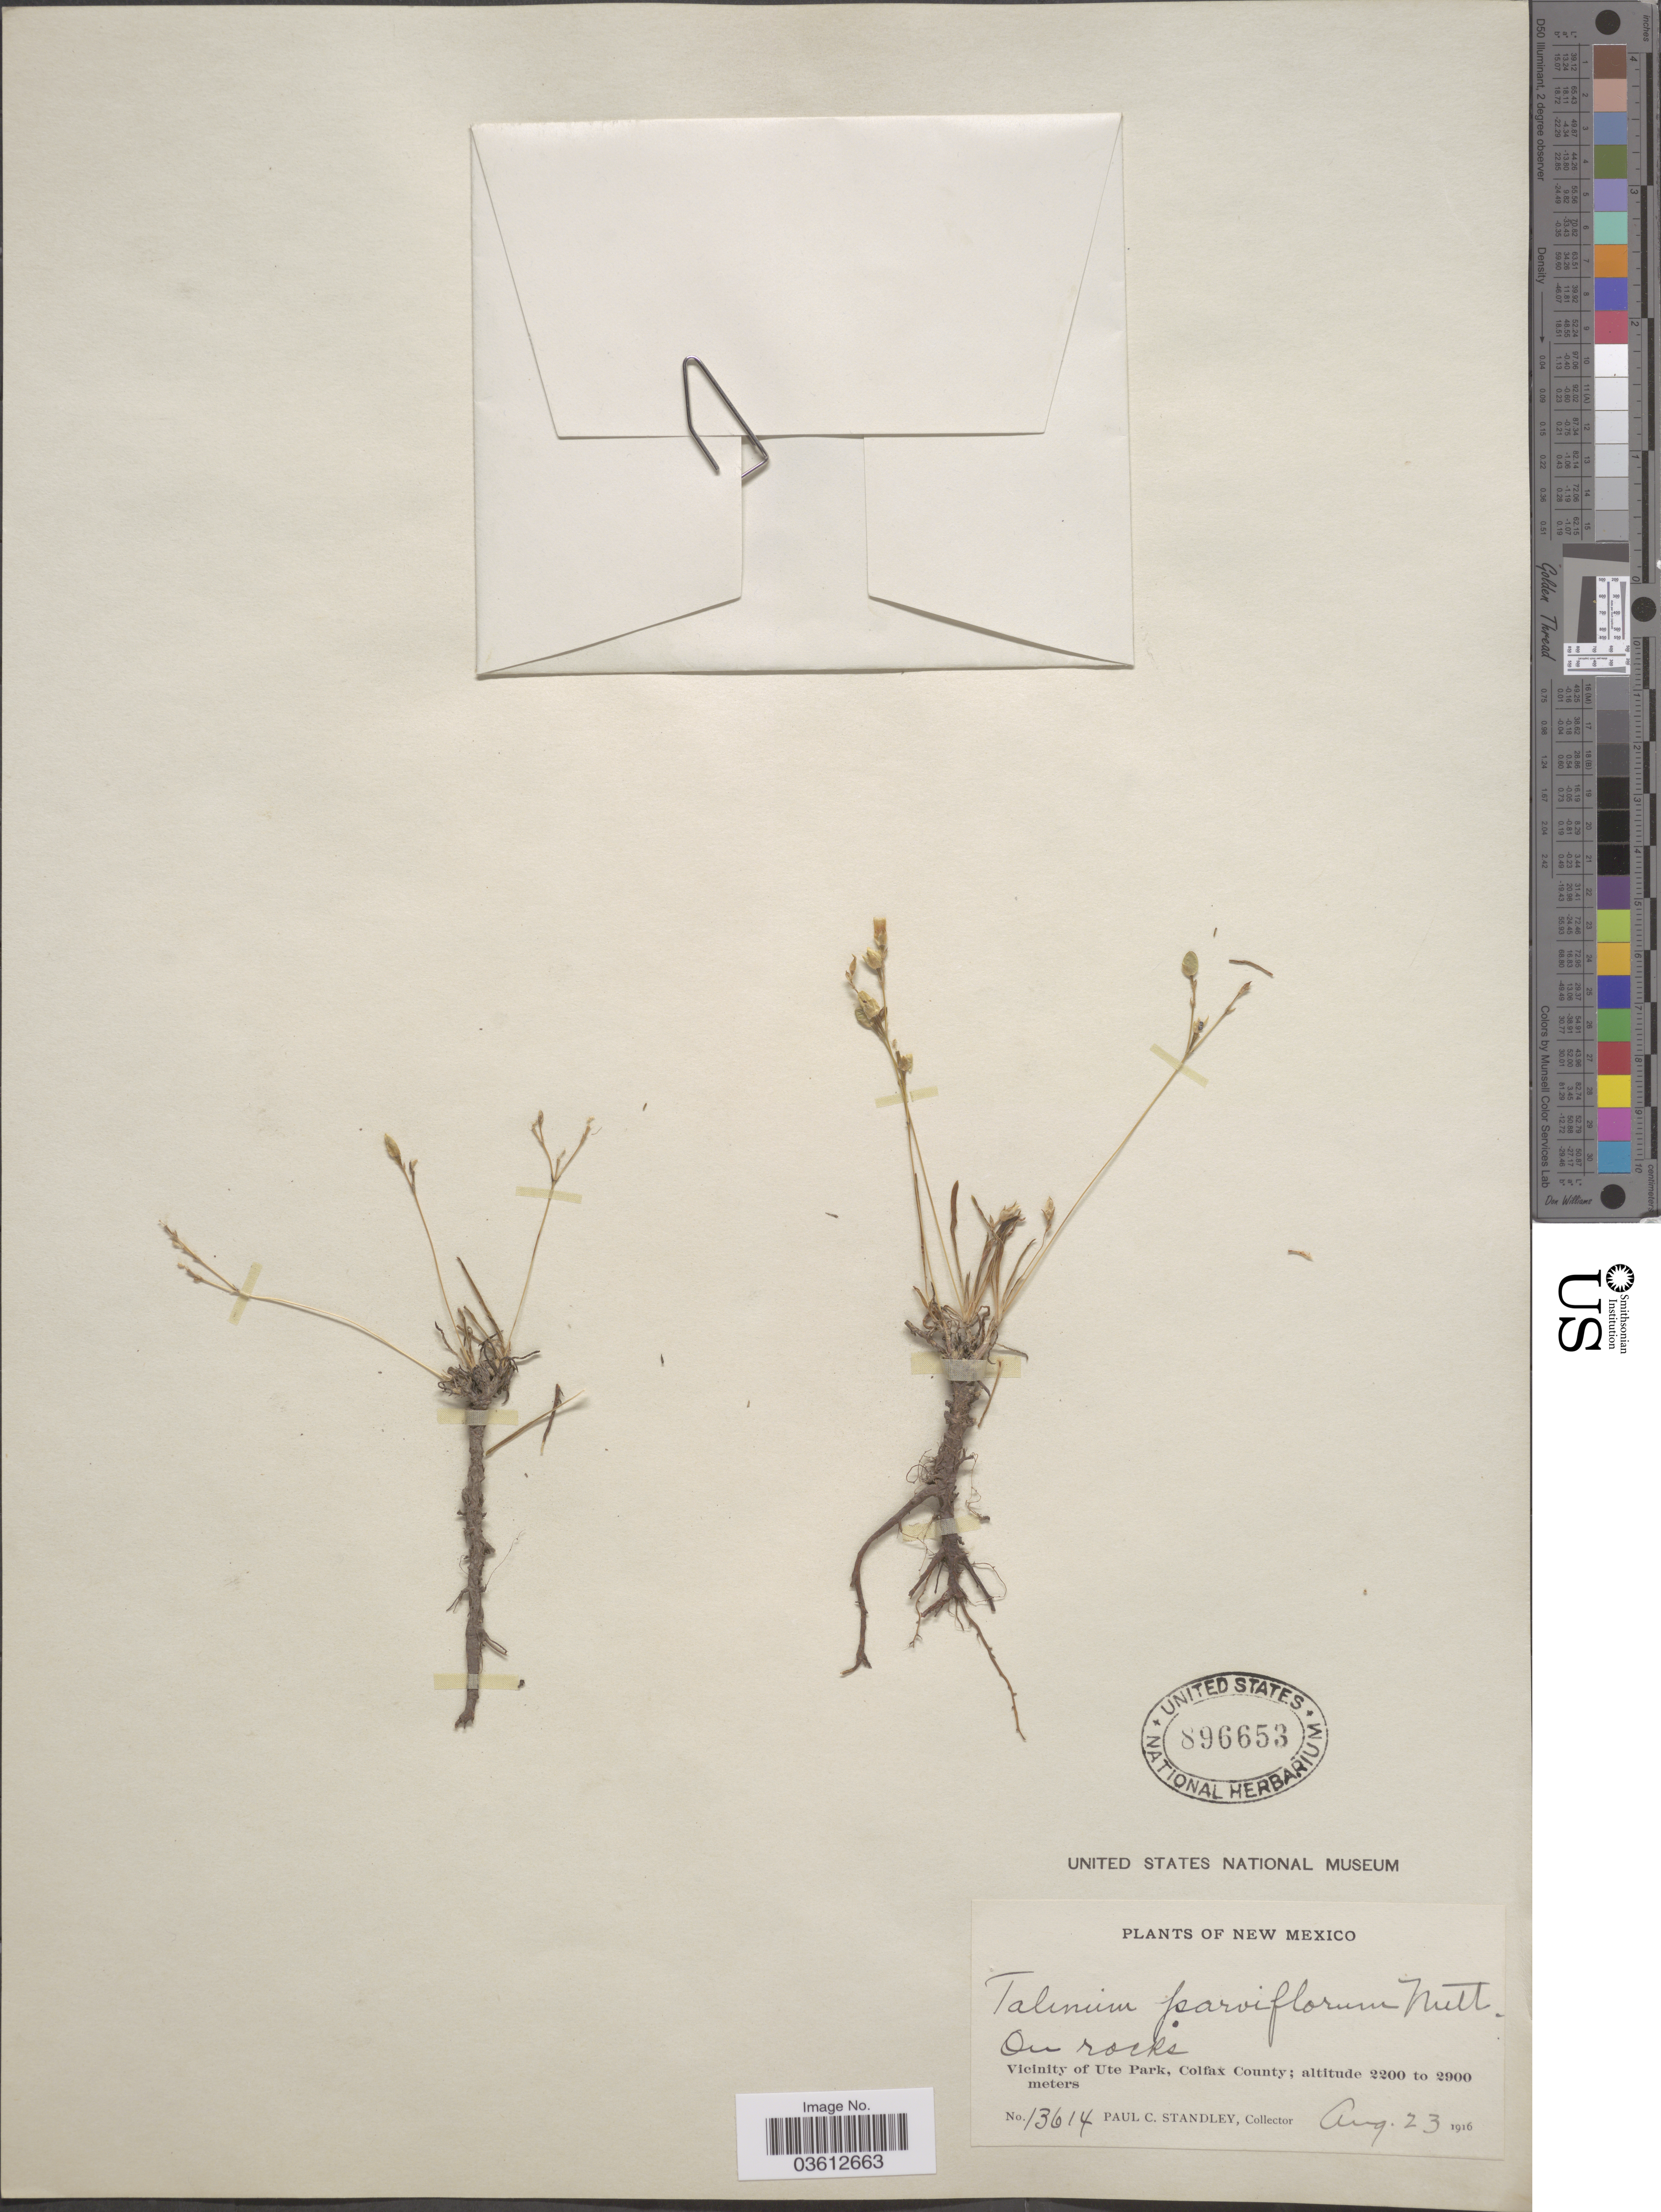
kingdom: Plantae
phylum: Tracheophyta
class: Magnoliopsida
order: Caryophyllales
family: Talinaceae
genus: Talinum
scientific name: Talinum parviflorum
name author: Nutt.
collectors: P. C. Standley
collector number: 13614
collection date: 1916-08-23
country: United States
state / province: New Mexico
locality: Vicinity of Ute Park, Colfax County.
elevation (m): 2200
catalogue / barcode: US 896653